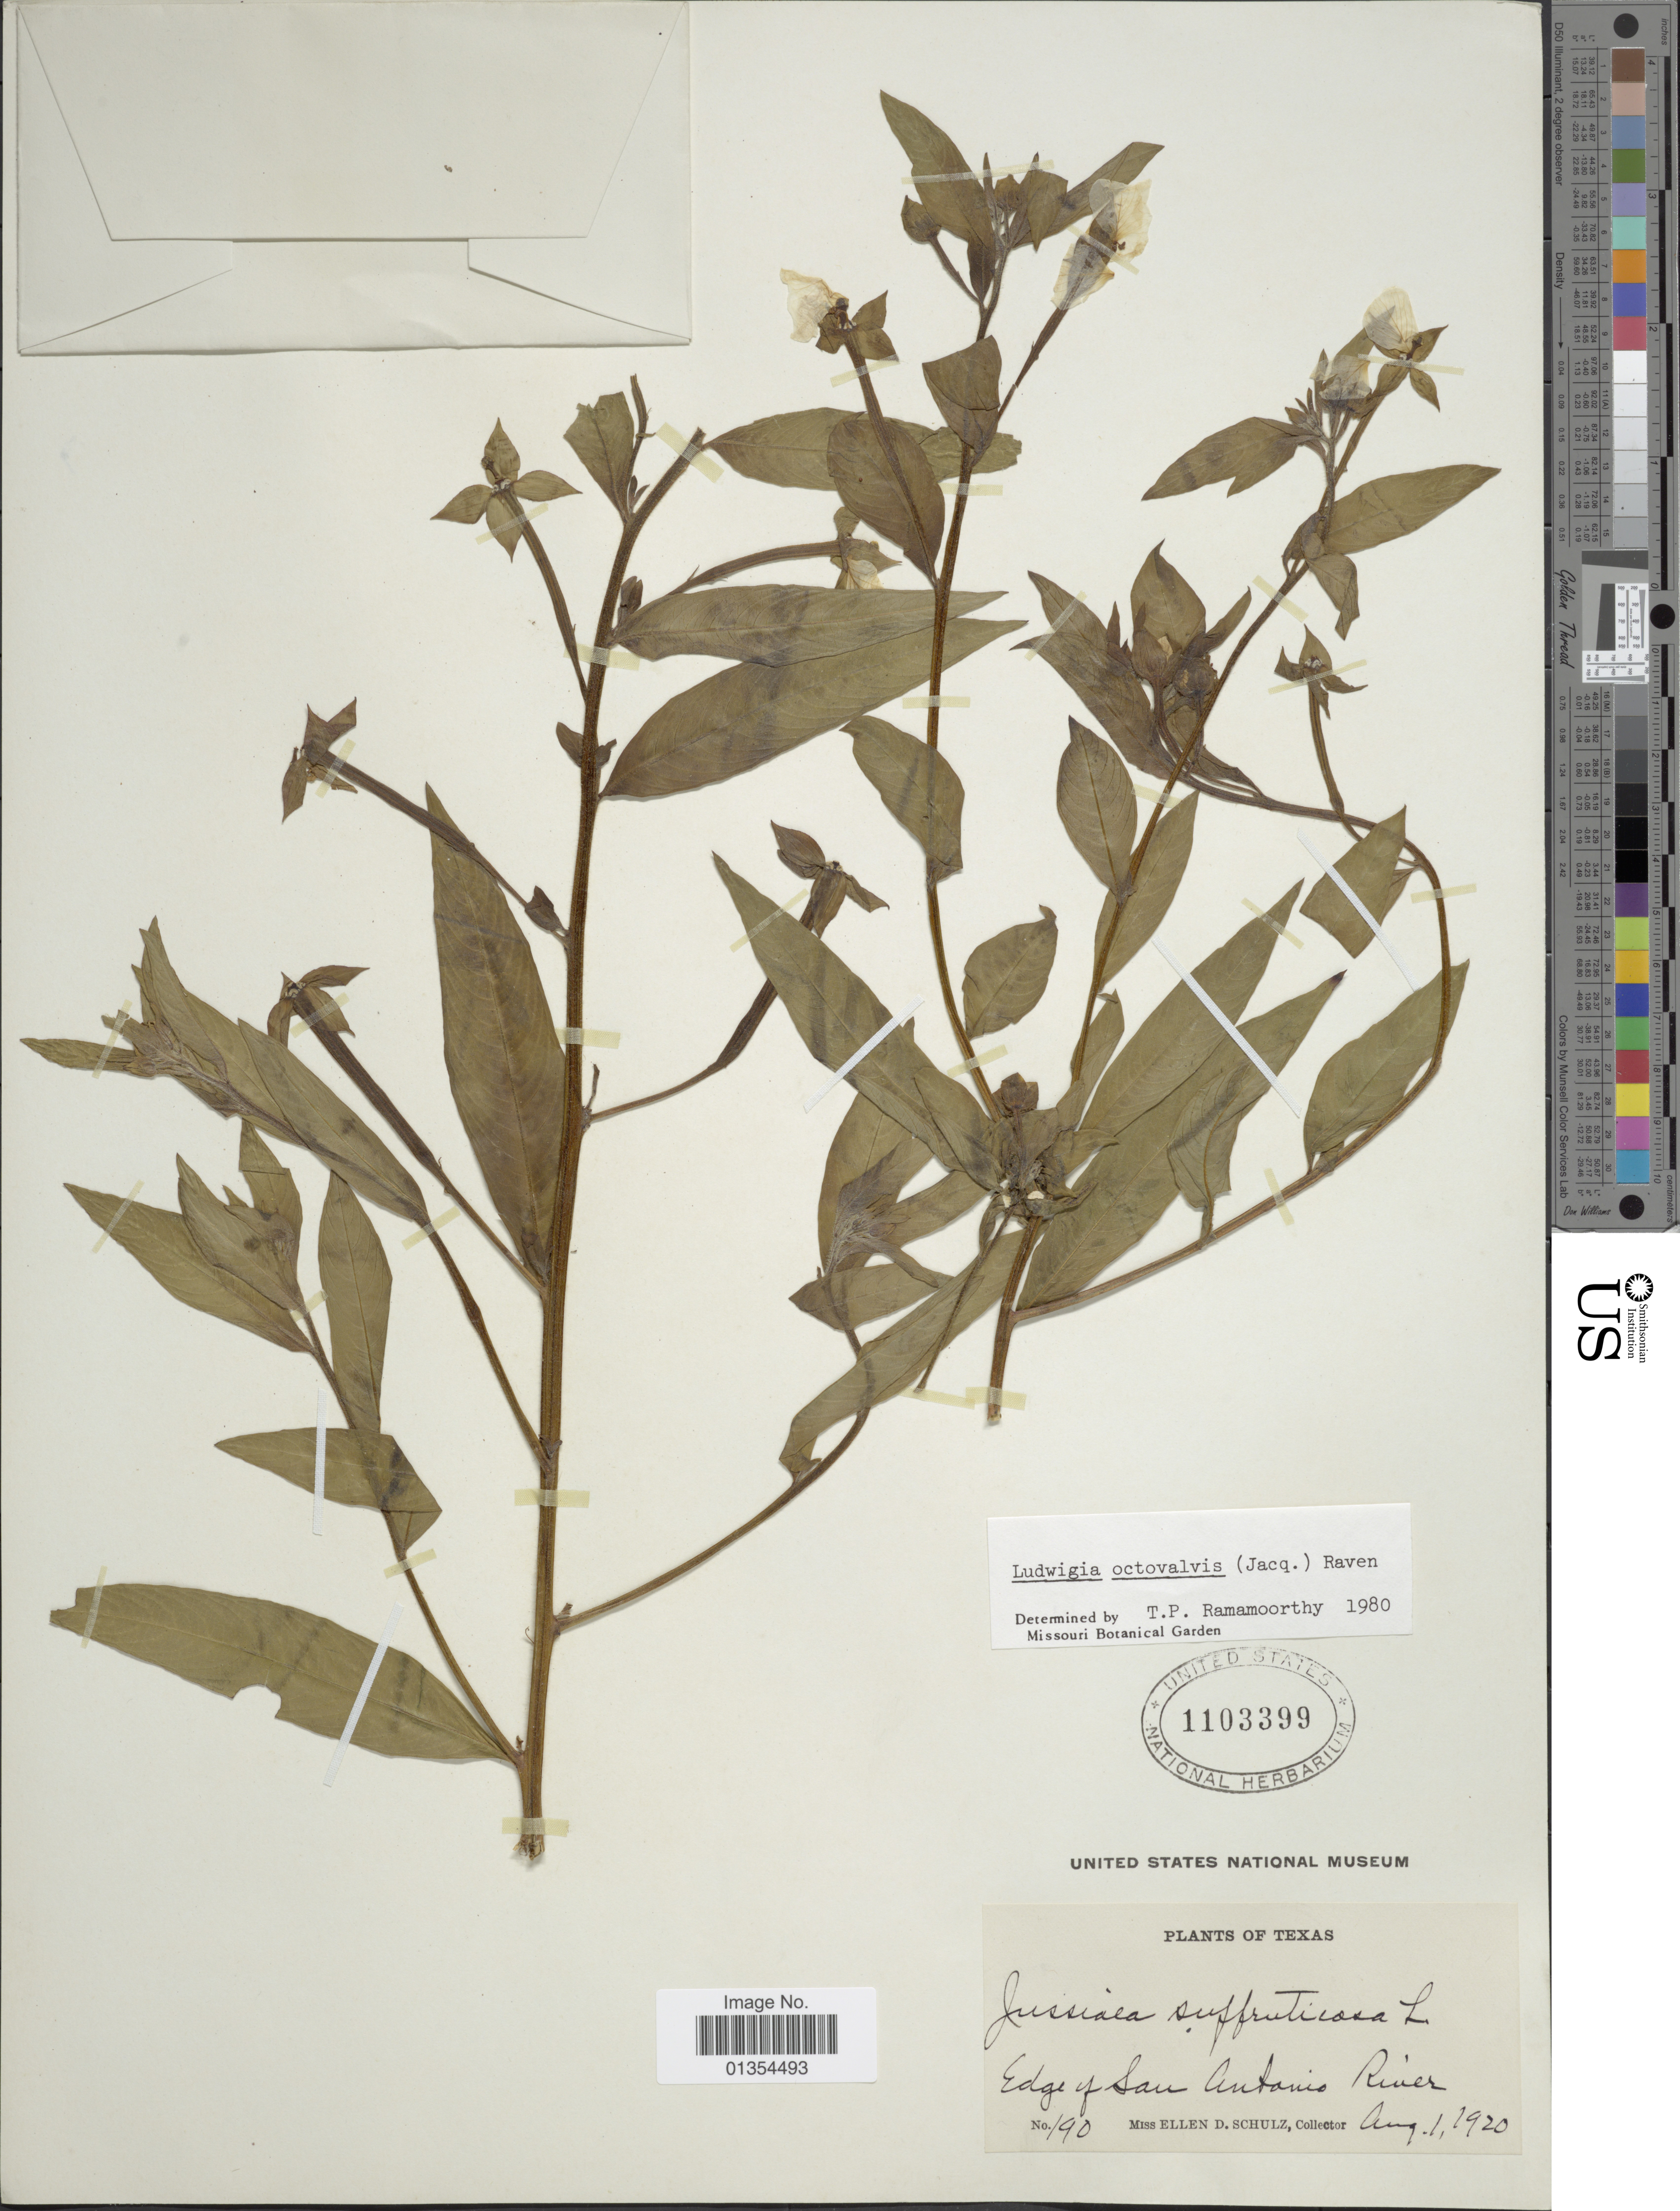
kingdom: Plantae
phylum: Tracheophyta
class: Magnoliopsida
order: Myrtales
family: Onagraceae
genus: Ludwigia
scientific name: Ludwigia octovalvis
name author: (Jacq.) P.H. Raven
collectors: E. D. Schulz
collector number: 190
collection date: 1920-08-01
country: United States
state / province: Texas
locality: Edge of San Antonio River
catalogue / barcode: US 1103399